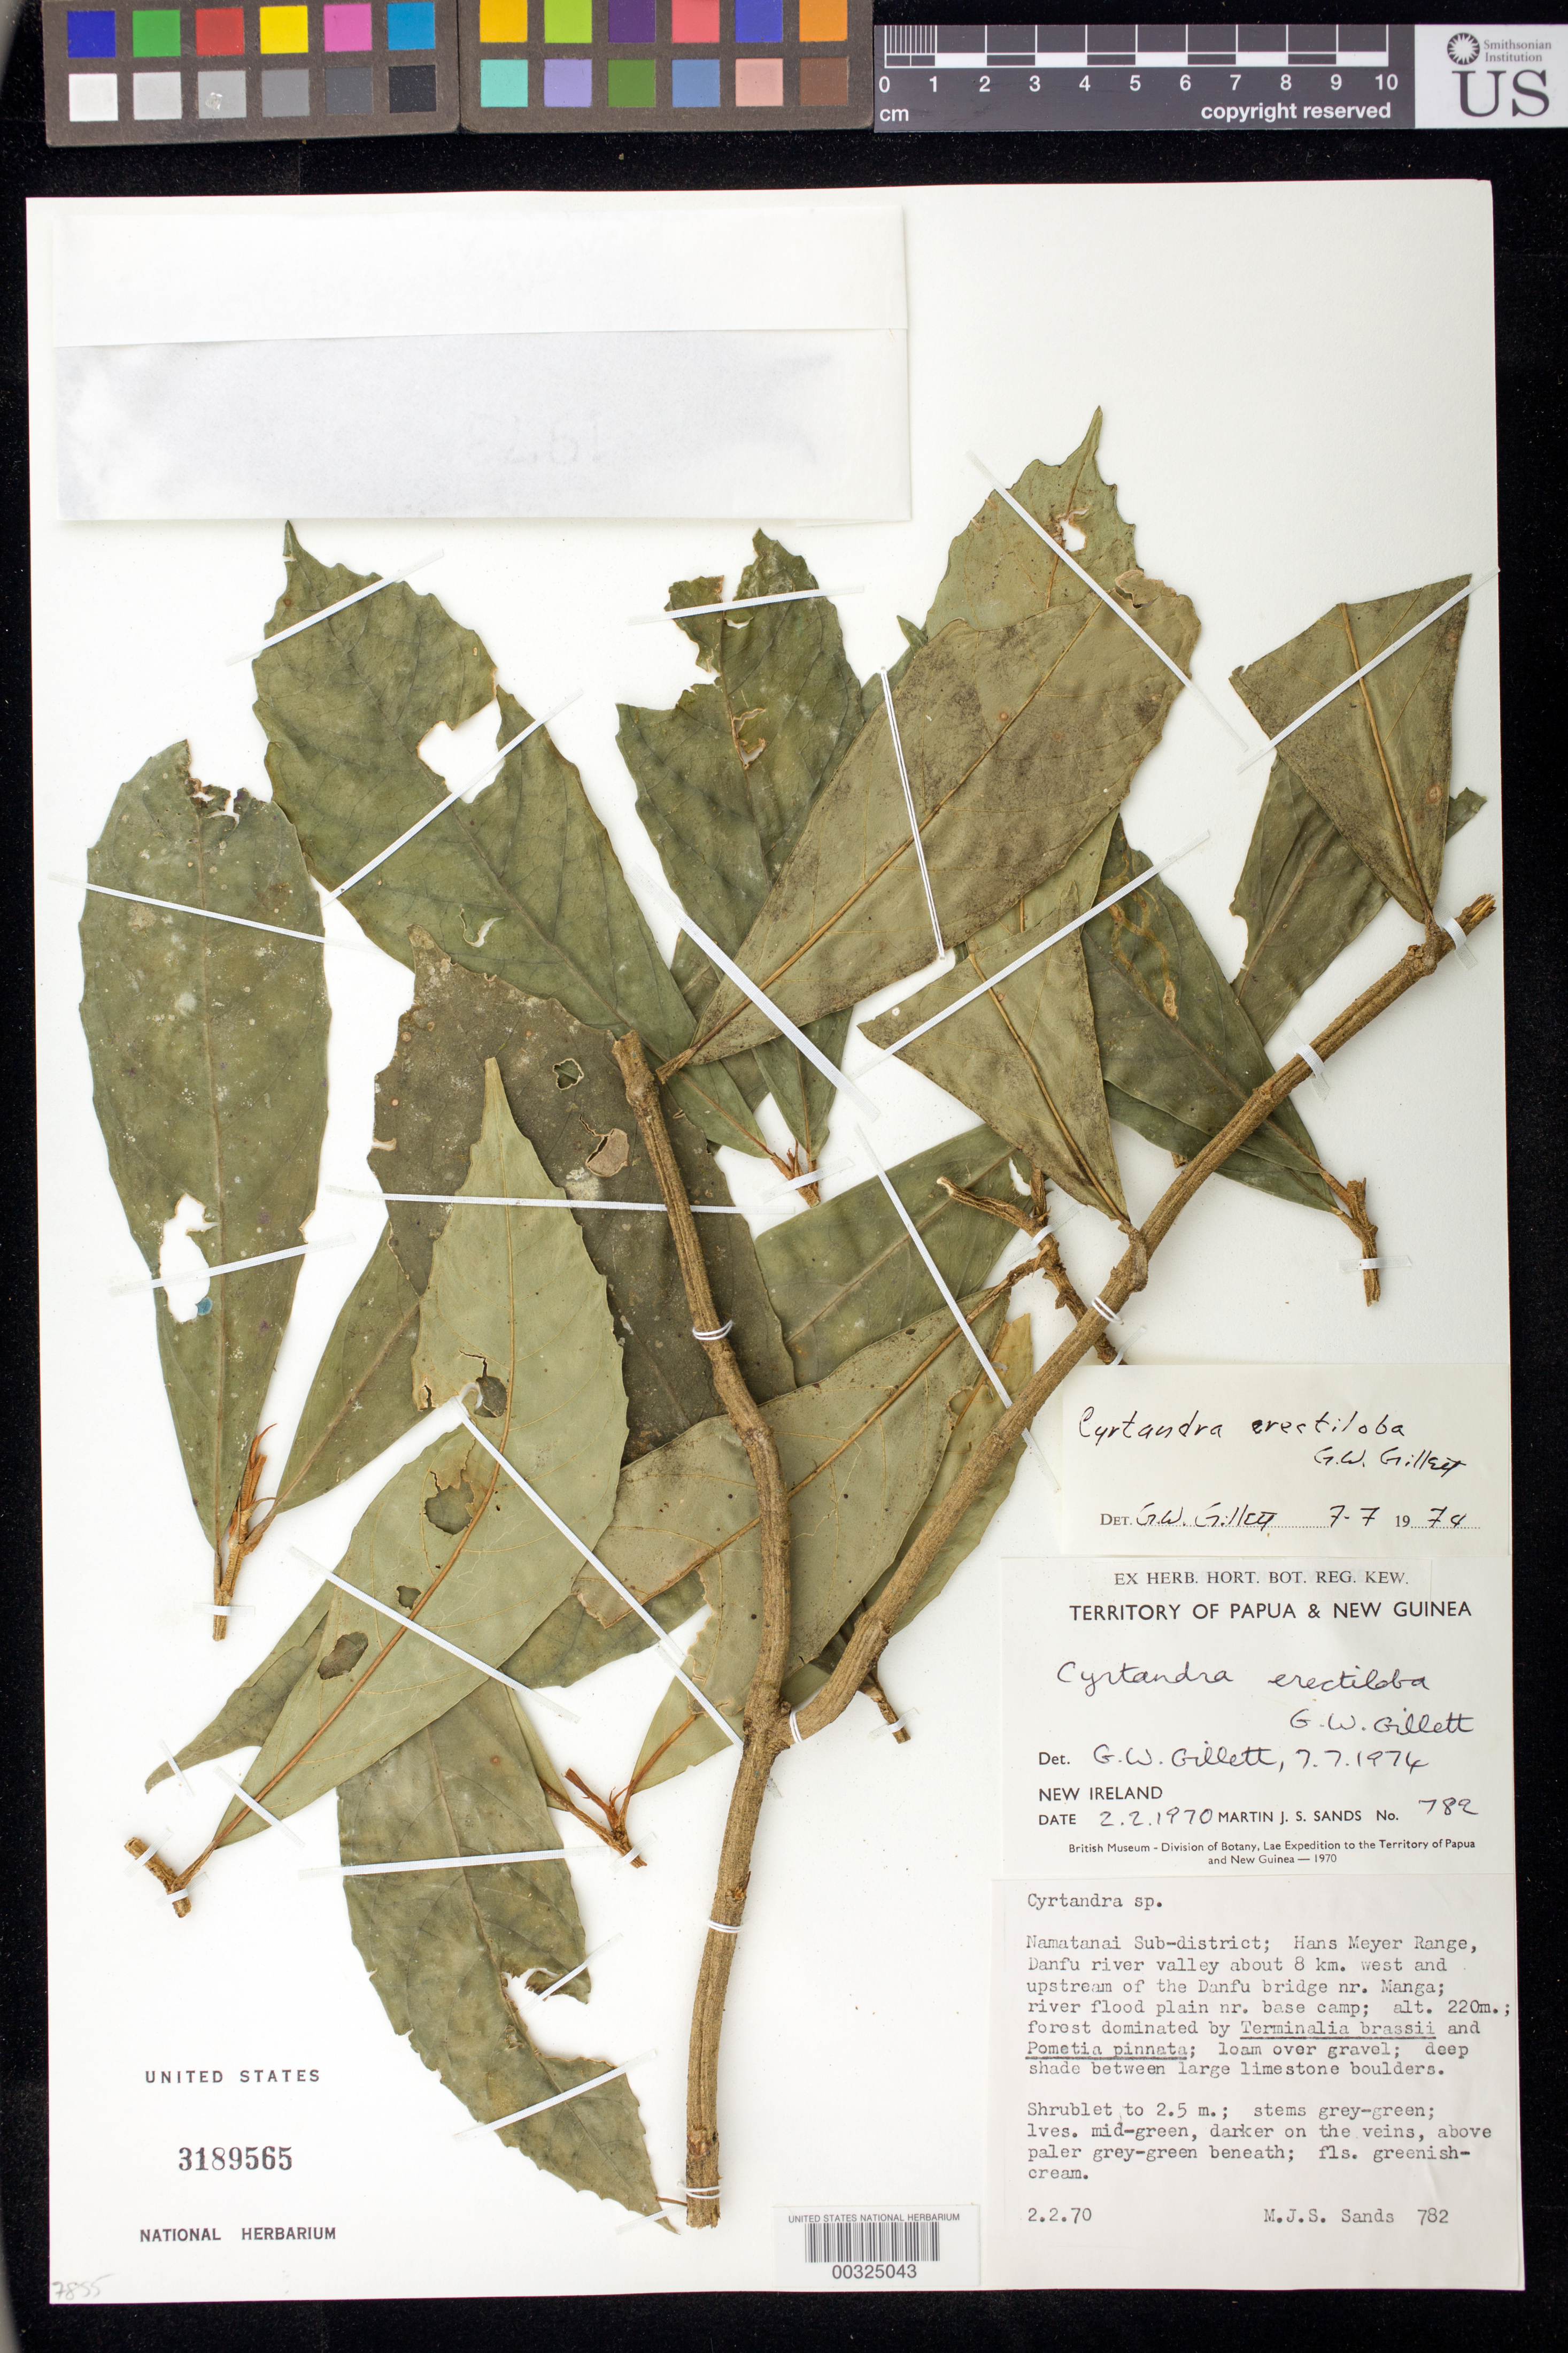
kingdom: Plantae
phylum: Tracheophyta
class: Magnoliopsida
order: Lamiales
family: Gesneriaceae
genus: Cyrtandra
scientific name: Cyrtandra erectiloba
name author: Gillett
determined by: Gillett, G. W.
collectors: M. Sands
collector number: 782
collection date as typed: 02 Feb 1970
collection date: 1970-02-02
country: Papua New Guinea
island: New Guinea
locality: Namatanai sub-district, hans meyer range, danfu river valley about 8 km w and upstream of danfu bridge nr manga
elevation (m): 220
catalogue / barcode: US 3189565